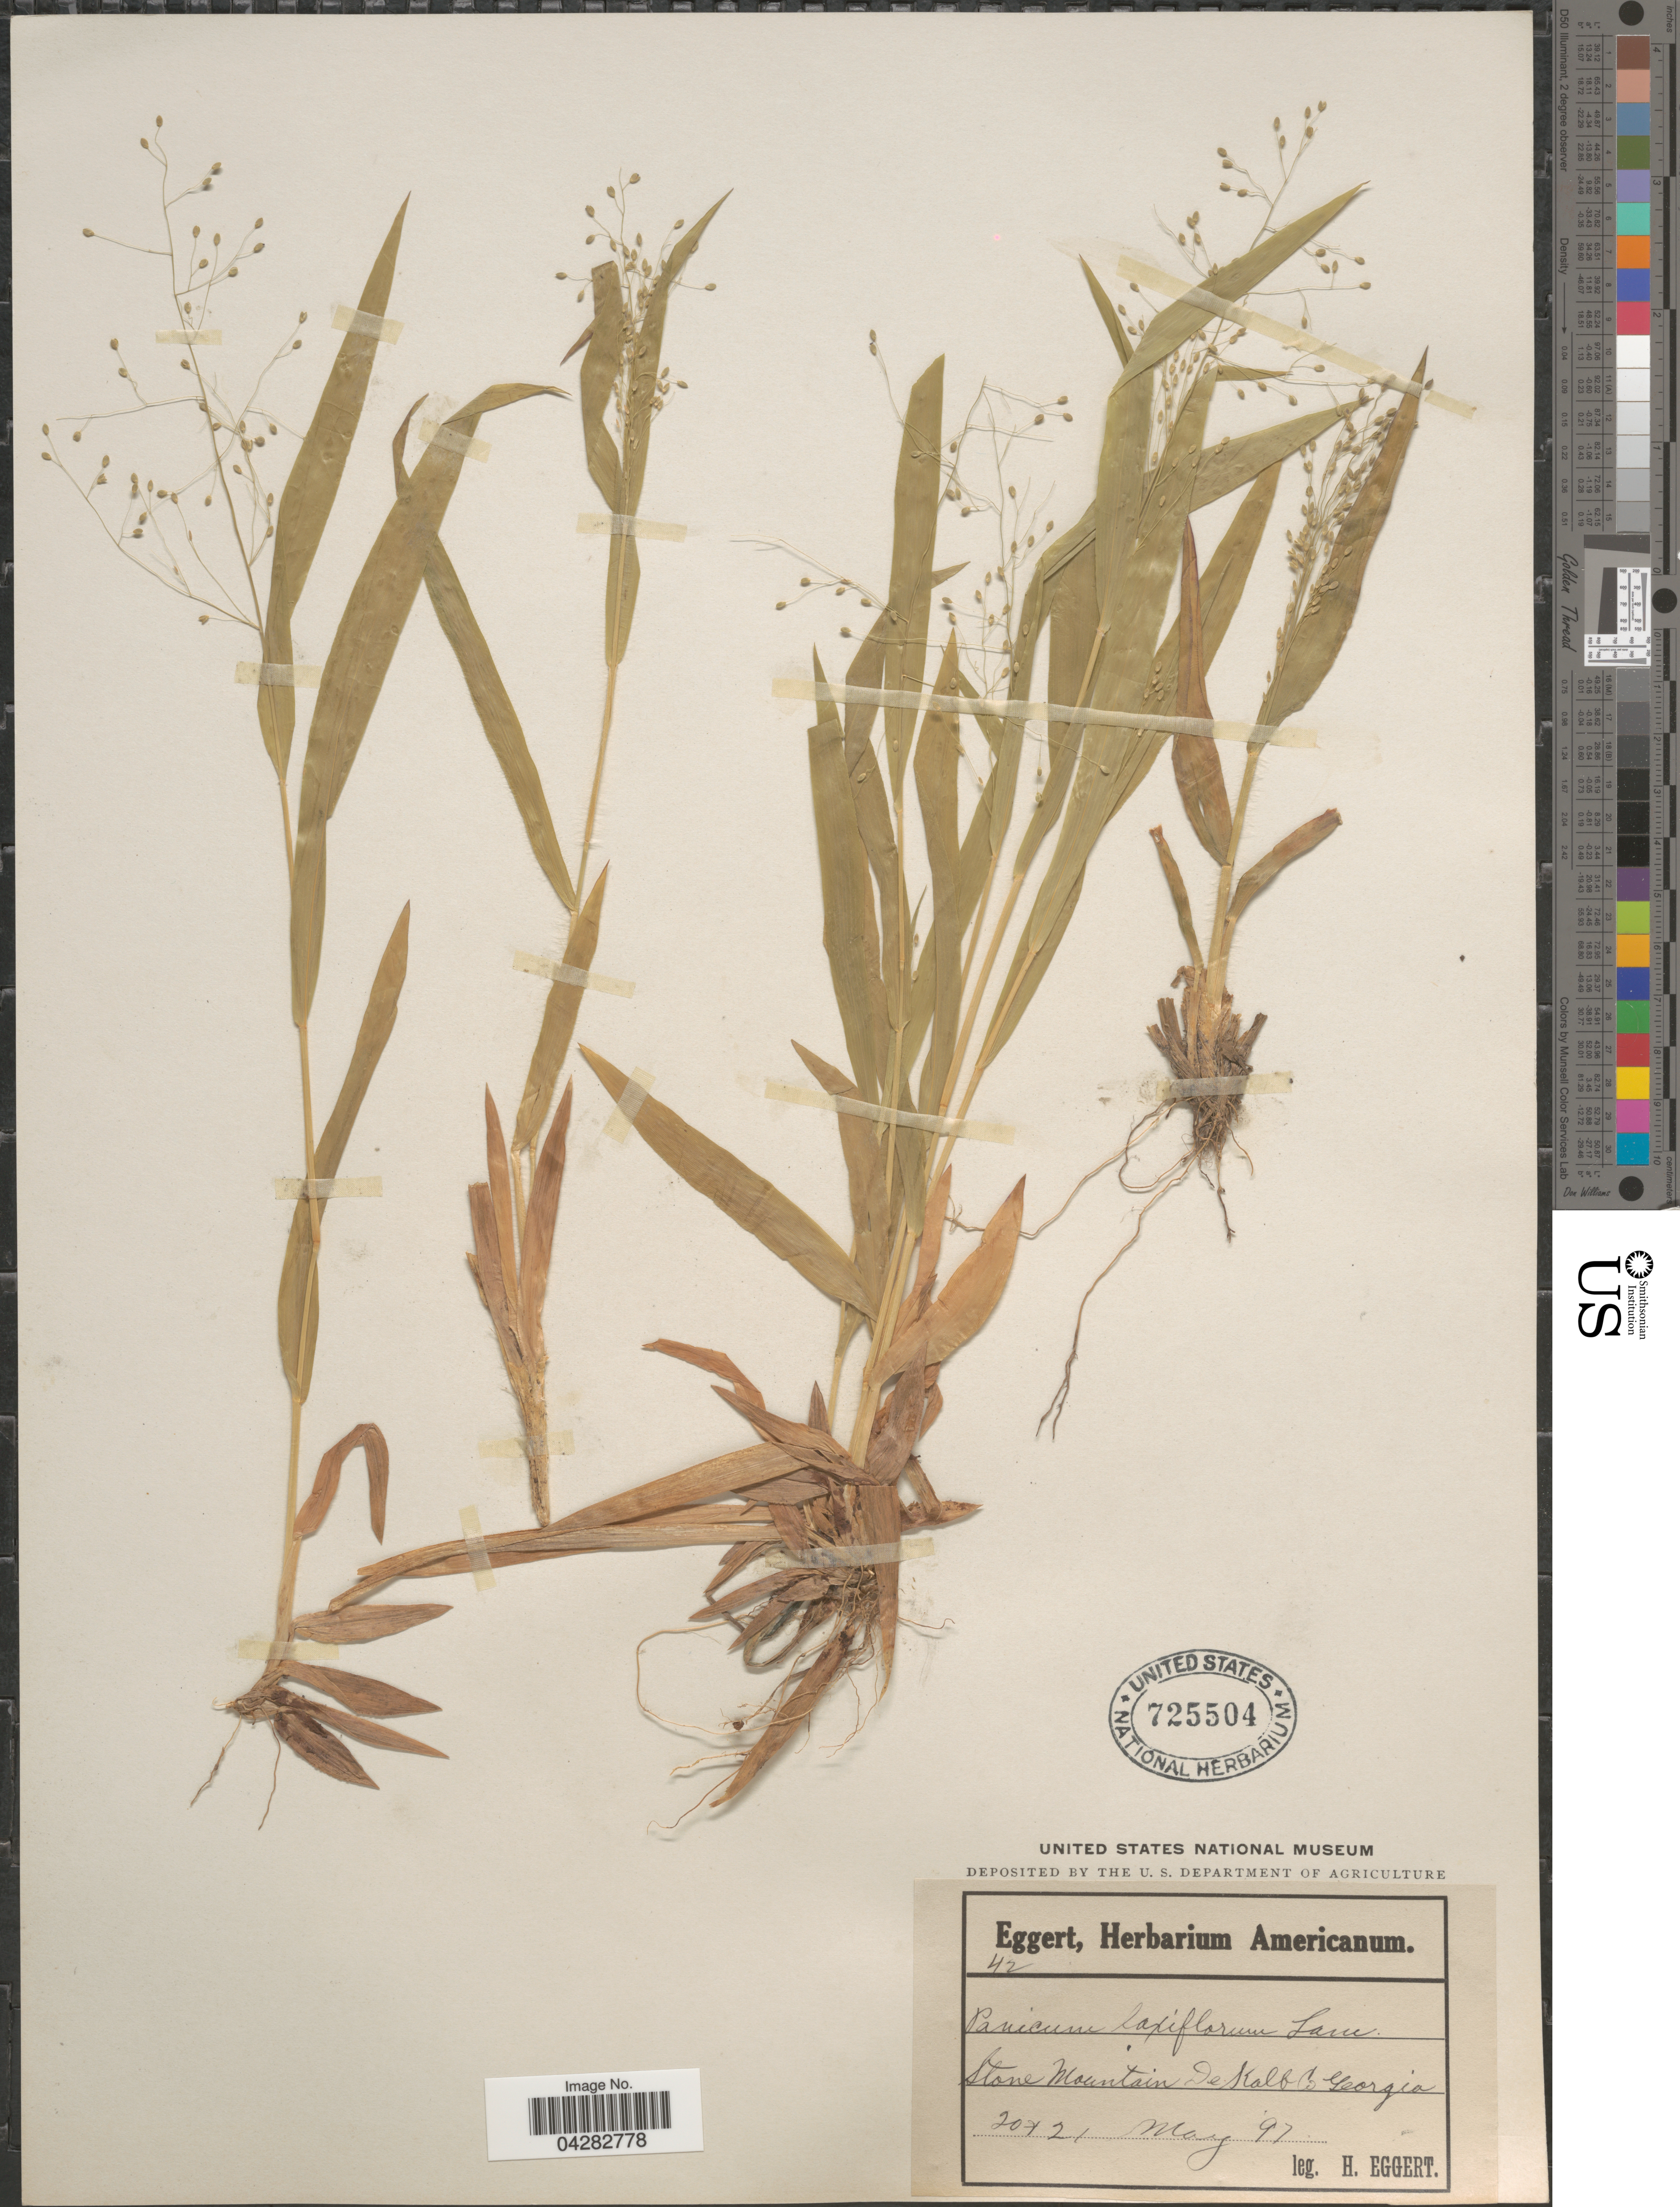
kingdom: Plantae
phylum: Tracheophyta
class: Liliopsida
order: Poales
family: Poaceae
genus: Dichanthelium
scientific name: Dichanthelium laxiflorum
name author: (Lam.) Gould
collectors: H. Eggert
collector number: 42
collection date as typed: Transcribed d/m/y: 20/5/97 to 21/5/97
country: United States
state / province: Georgia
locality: Stone Mountain, De Kalb Co.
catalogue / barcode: US 725504